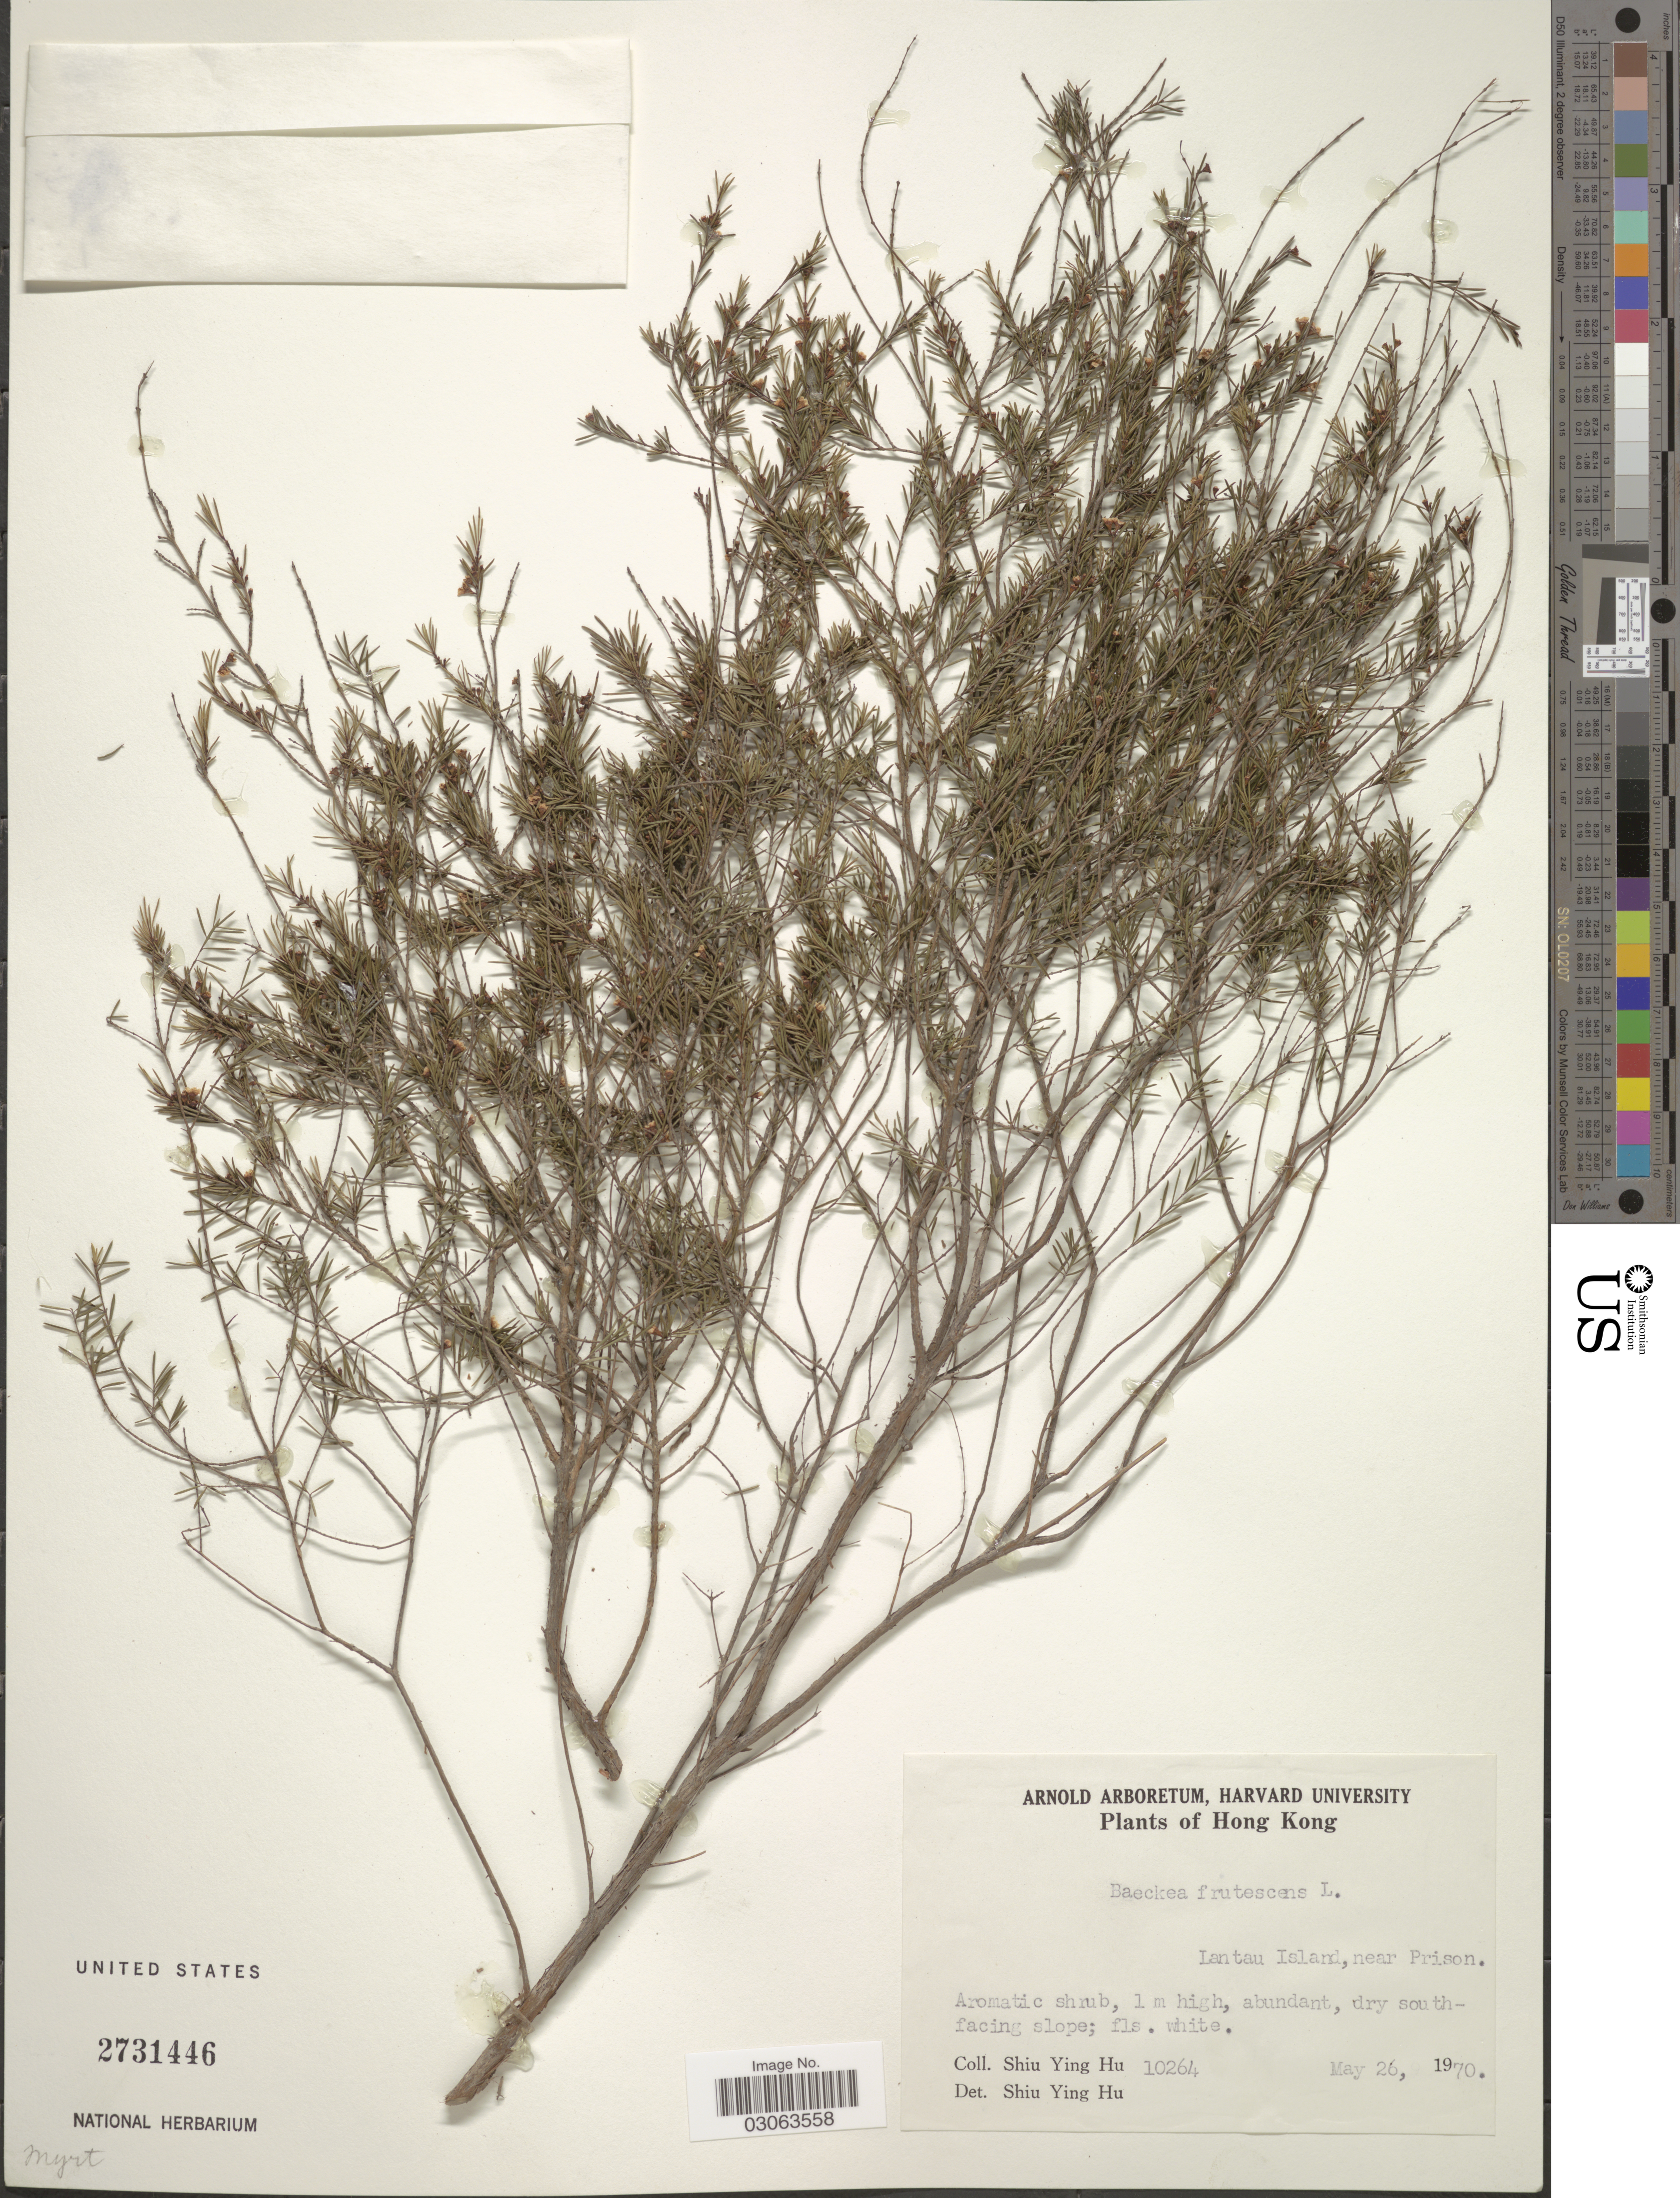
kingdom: Plantae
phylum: Tracheophyta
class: Magnoliopsida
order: Myrtales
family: Myrtaceae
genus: Baeckea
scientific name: Baeckea frutescens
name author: L.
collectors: S. Y. Hu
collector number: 10264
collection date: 1970-05-26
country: China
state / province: Hong Kong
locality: Lantau Island, near Prison.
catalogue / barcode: US 2731446